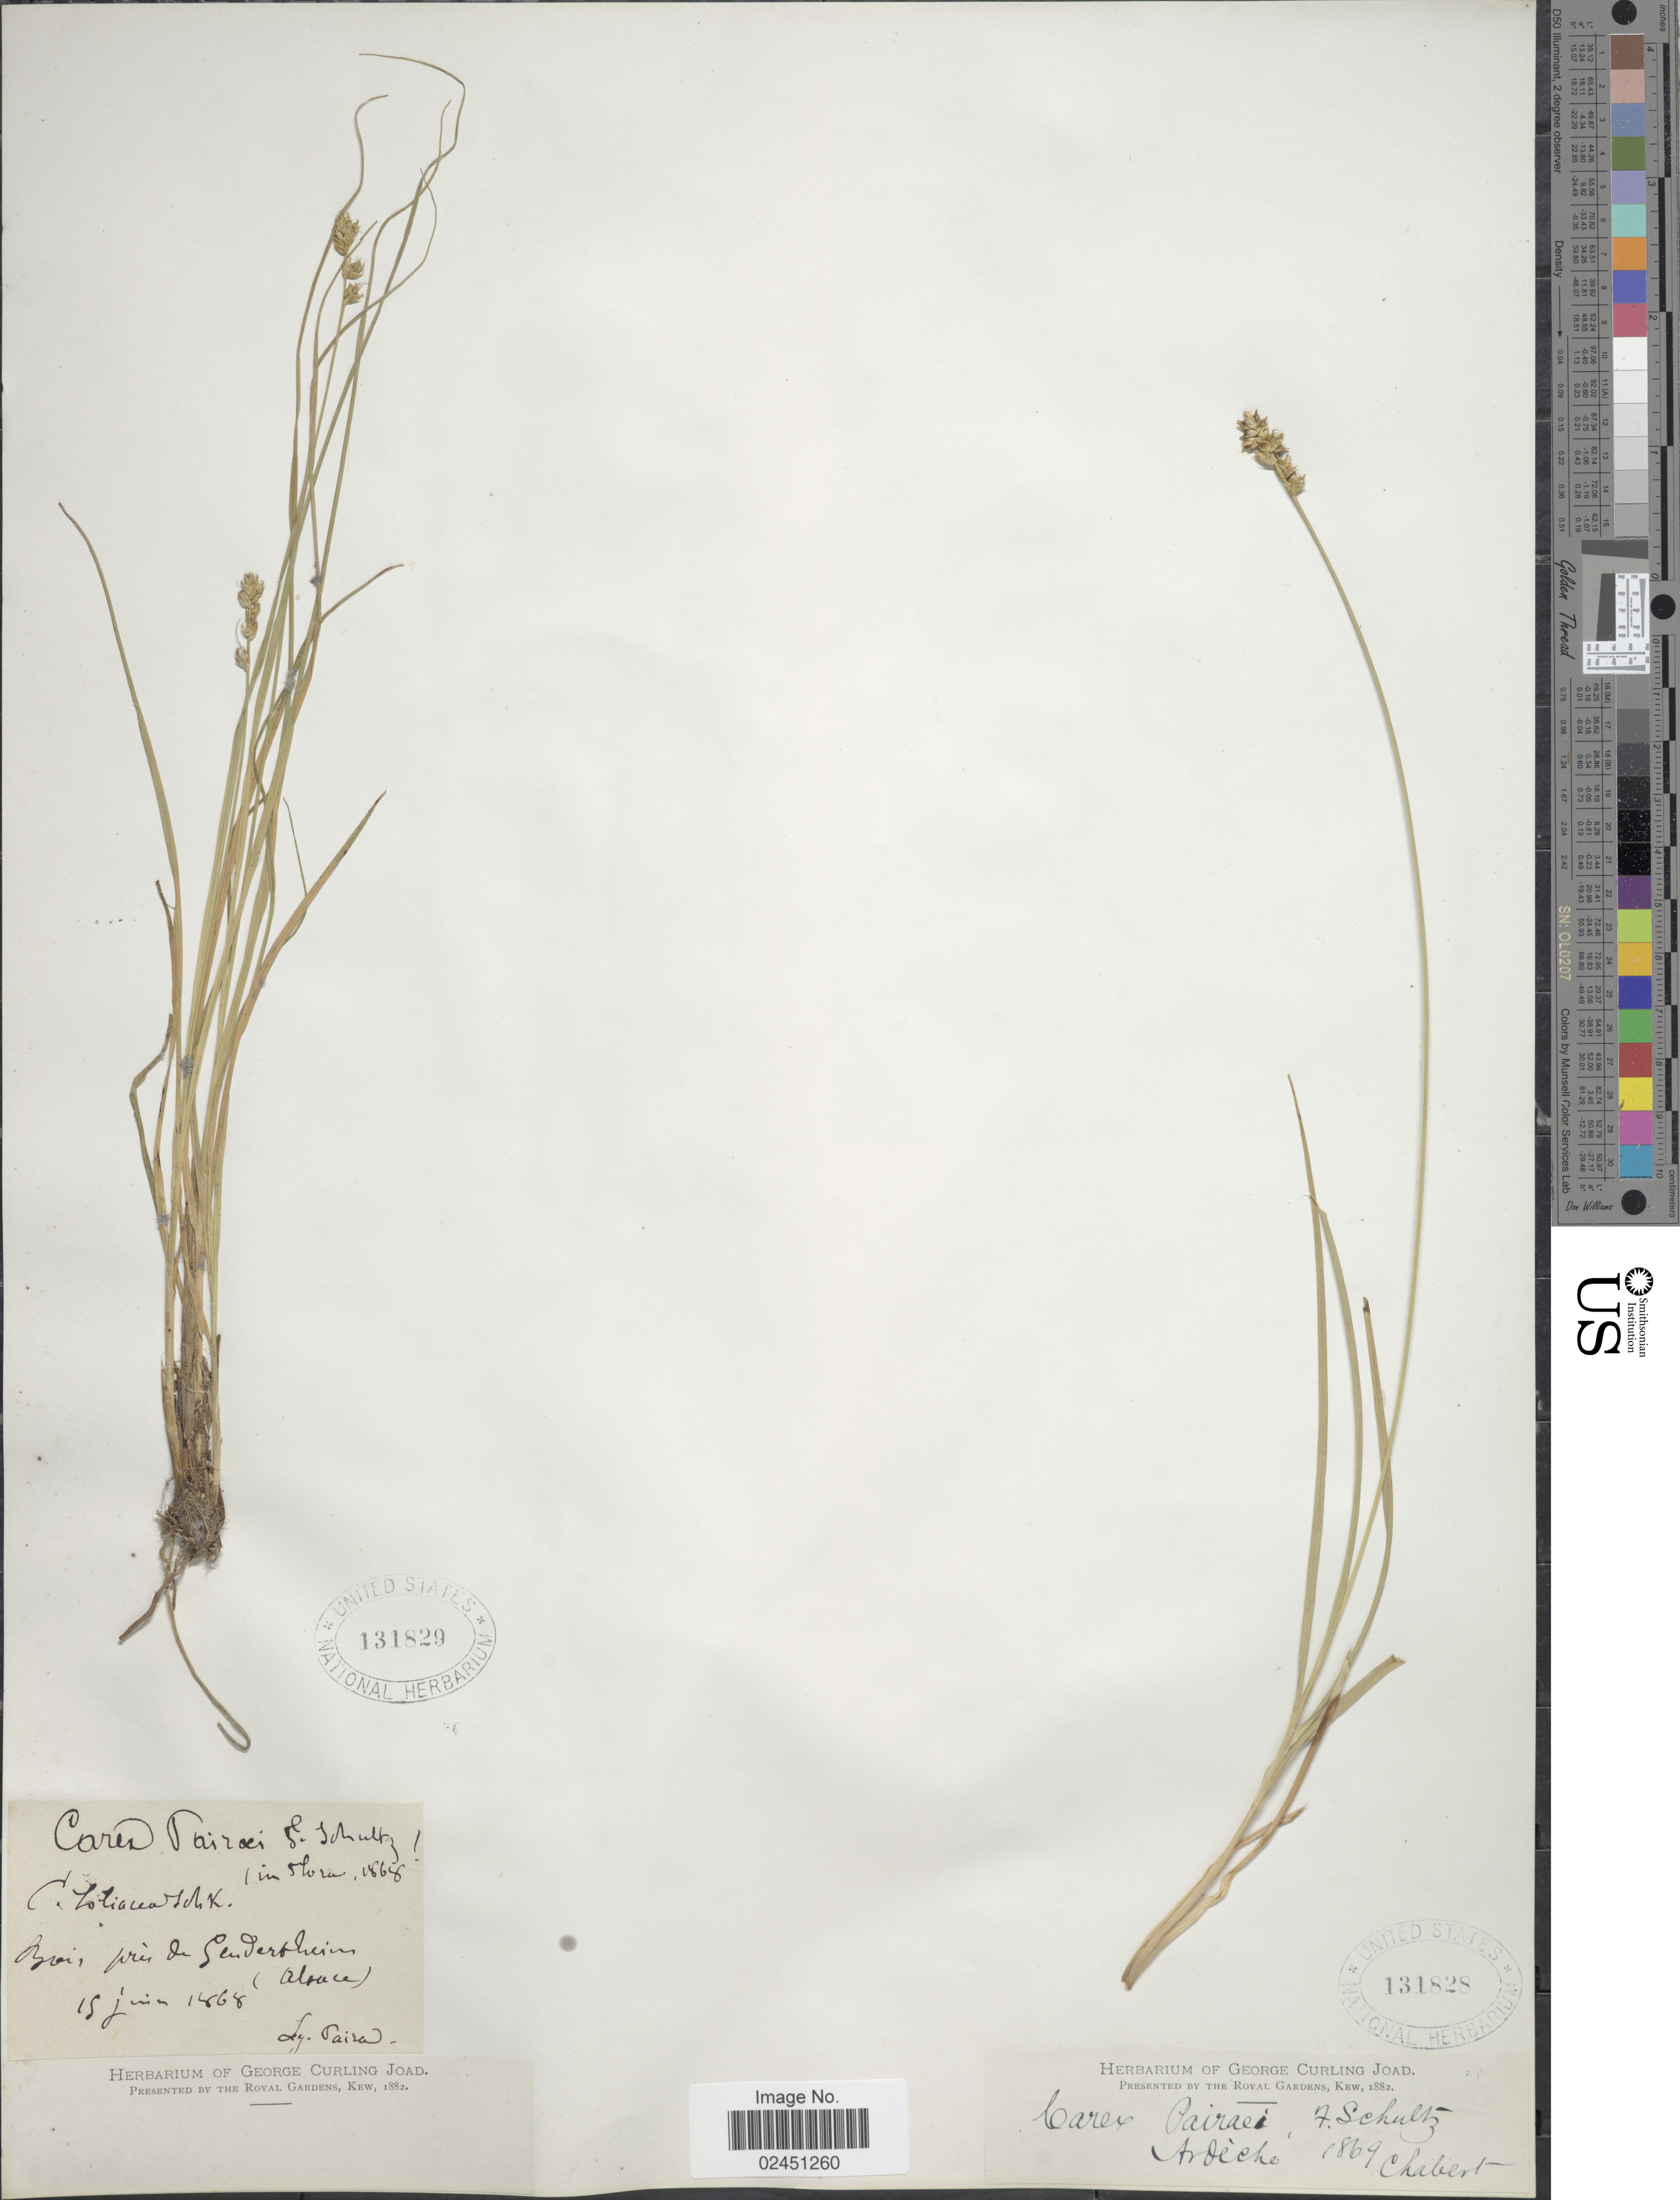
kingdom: Plantae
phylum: Tracheophyta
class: Liliopsida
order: Poales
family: Cyperaceae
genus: Carex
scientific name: Carex pallescens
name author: L.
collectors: Paira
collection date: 1868-06-15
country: France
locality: Bois pres de Geudertheim (Alsace)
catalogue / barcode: US 131828